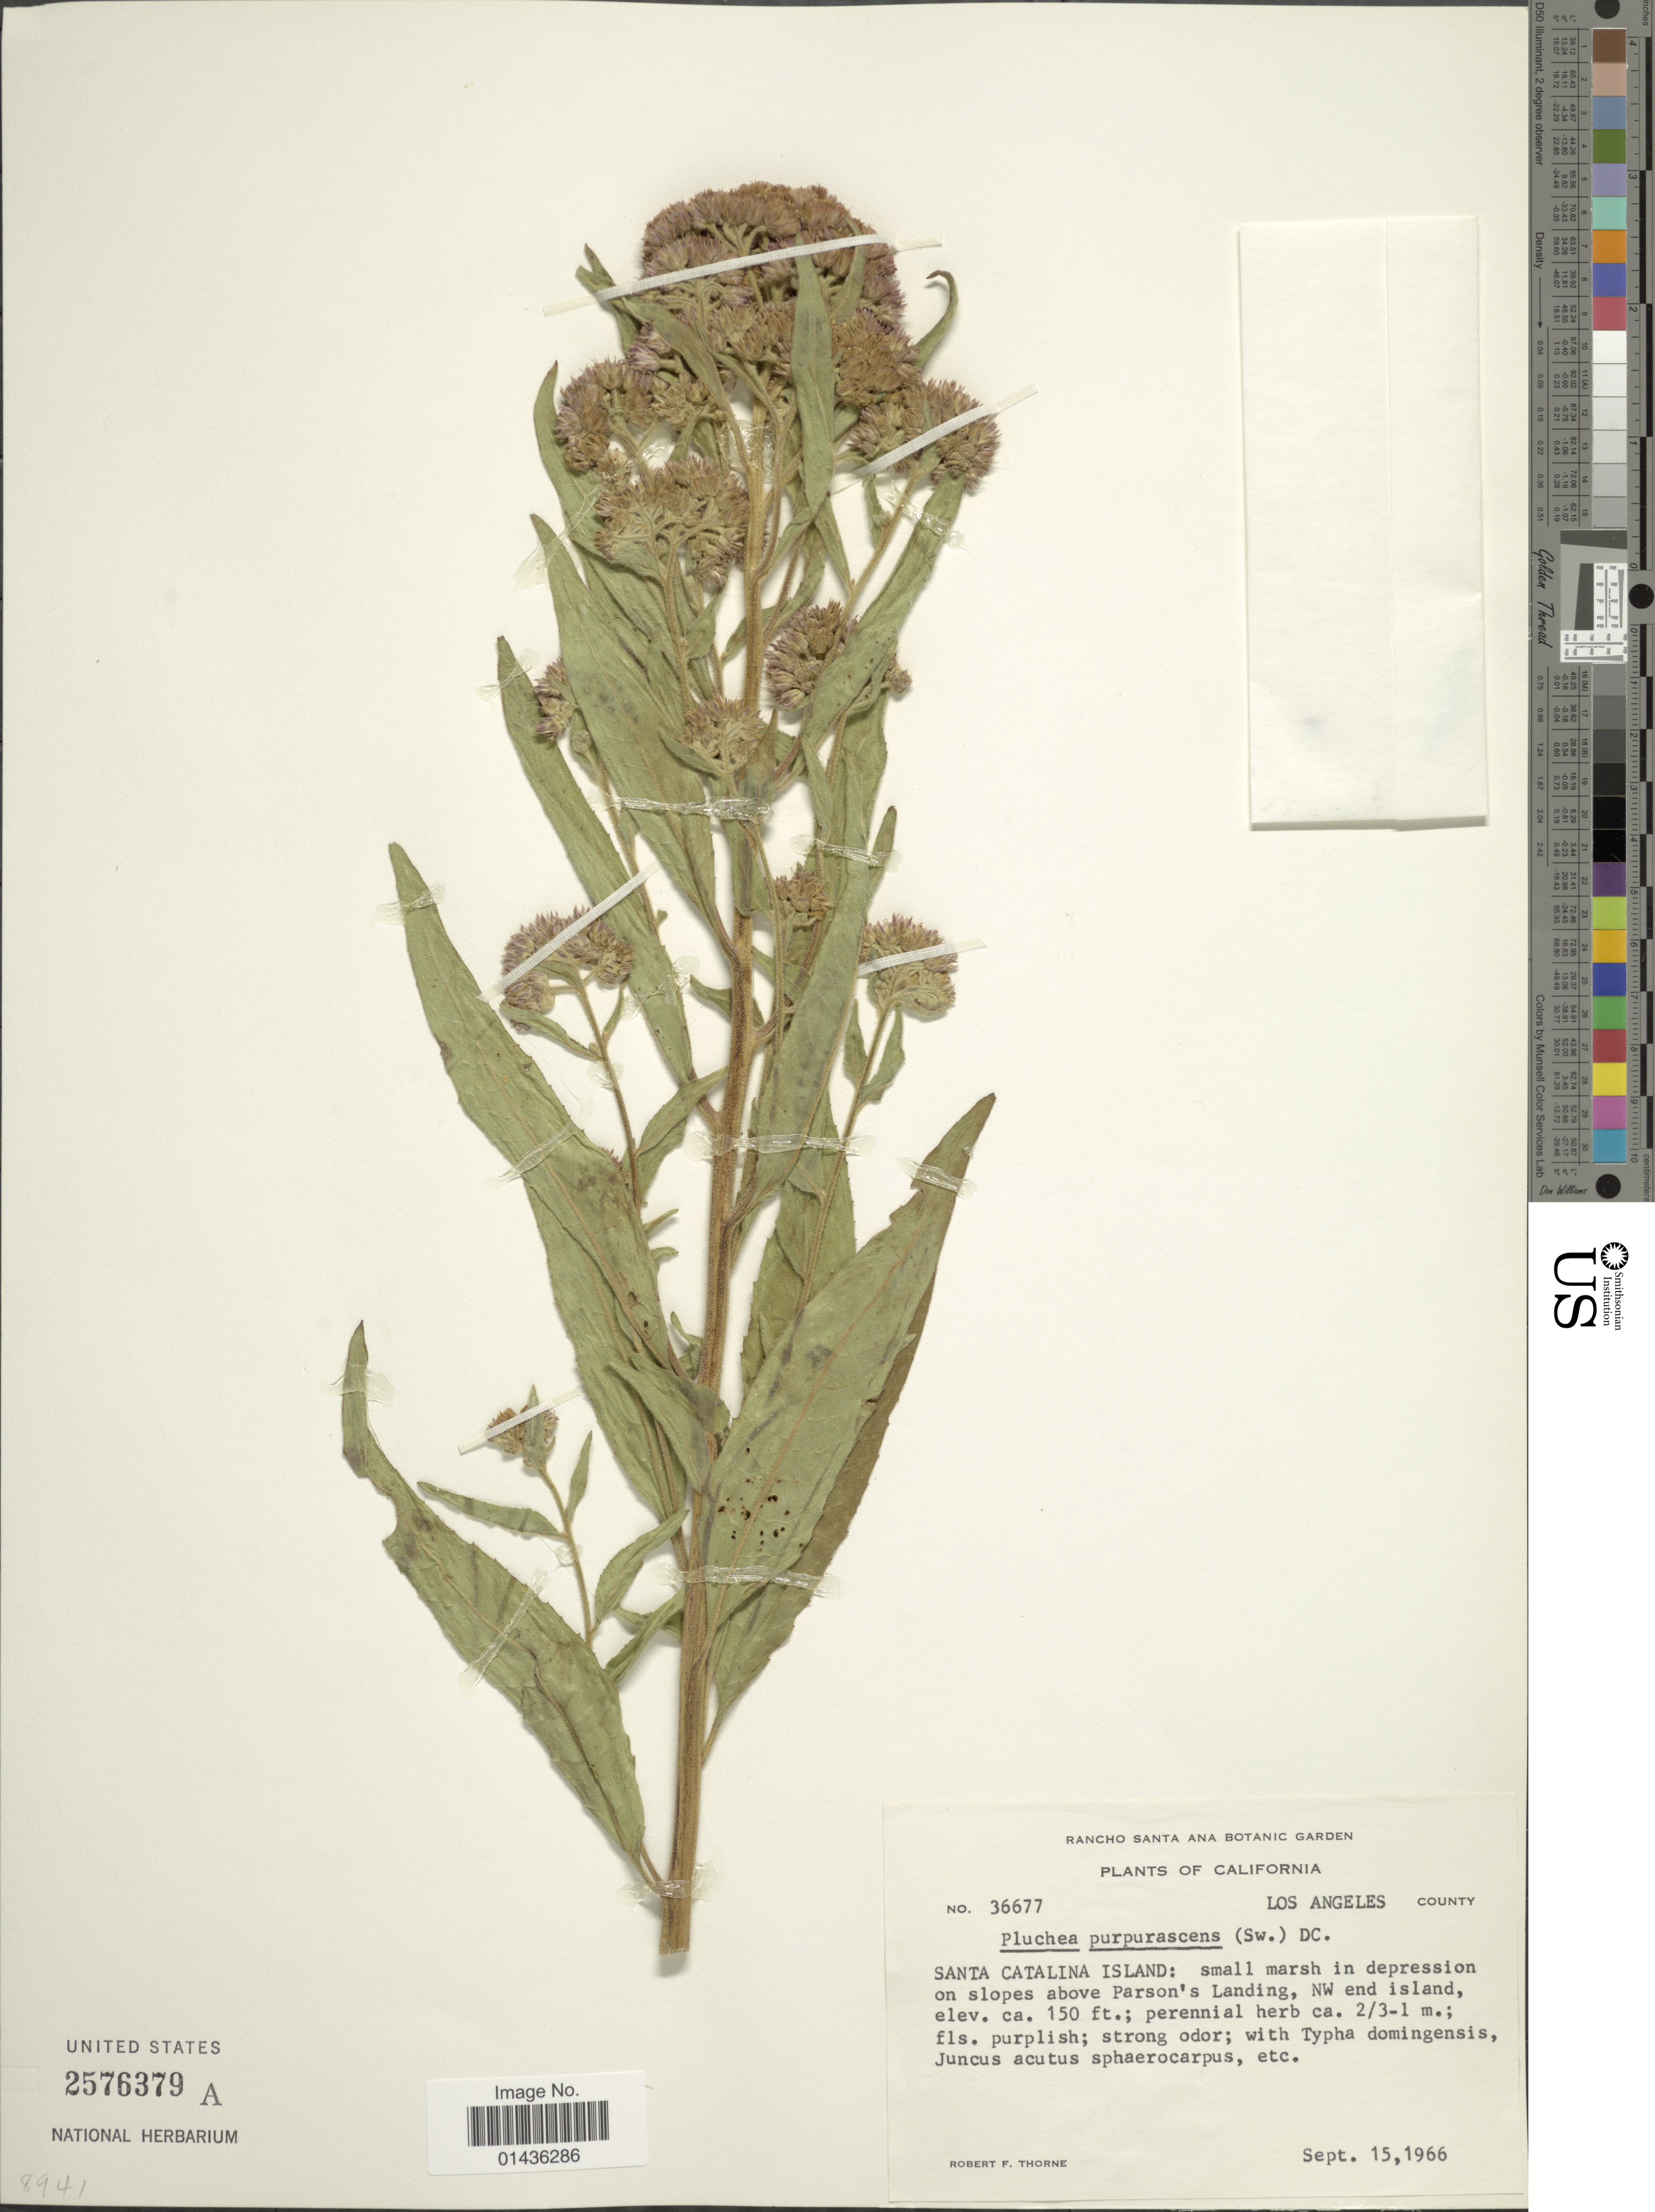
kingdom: Plantae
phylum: Tracheophyta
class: Magnoliopsida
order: Asterales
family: Asteraceae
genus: Pluchea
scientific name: Pluchea odorata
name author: (L.) Cass.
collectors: R. F. Thorne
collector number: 36677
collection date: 1966-09-15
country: United States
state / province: California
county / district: Los Angeles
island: Santa Catalina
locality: Santa Catalina Island, above Parson's Landing, NW end island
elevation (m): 46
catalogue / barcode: US 2576379A